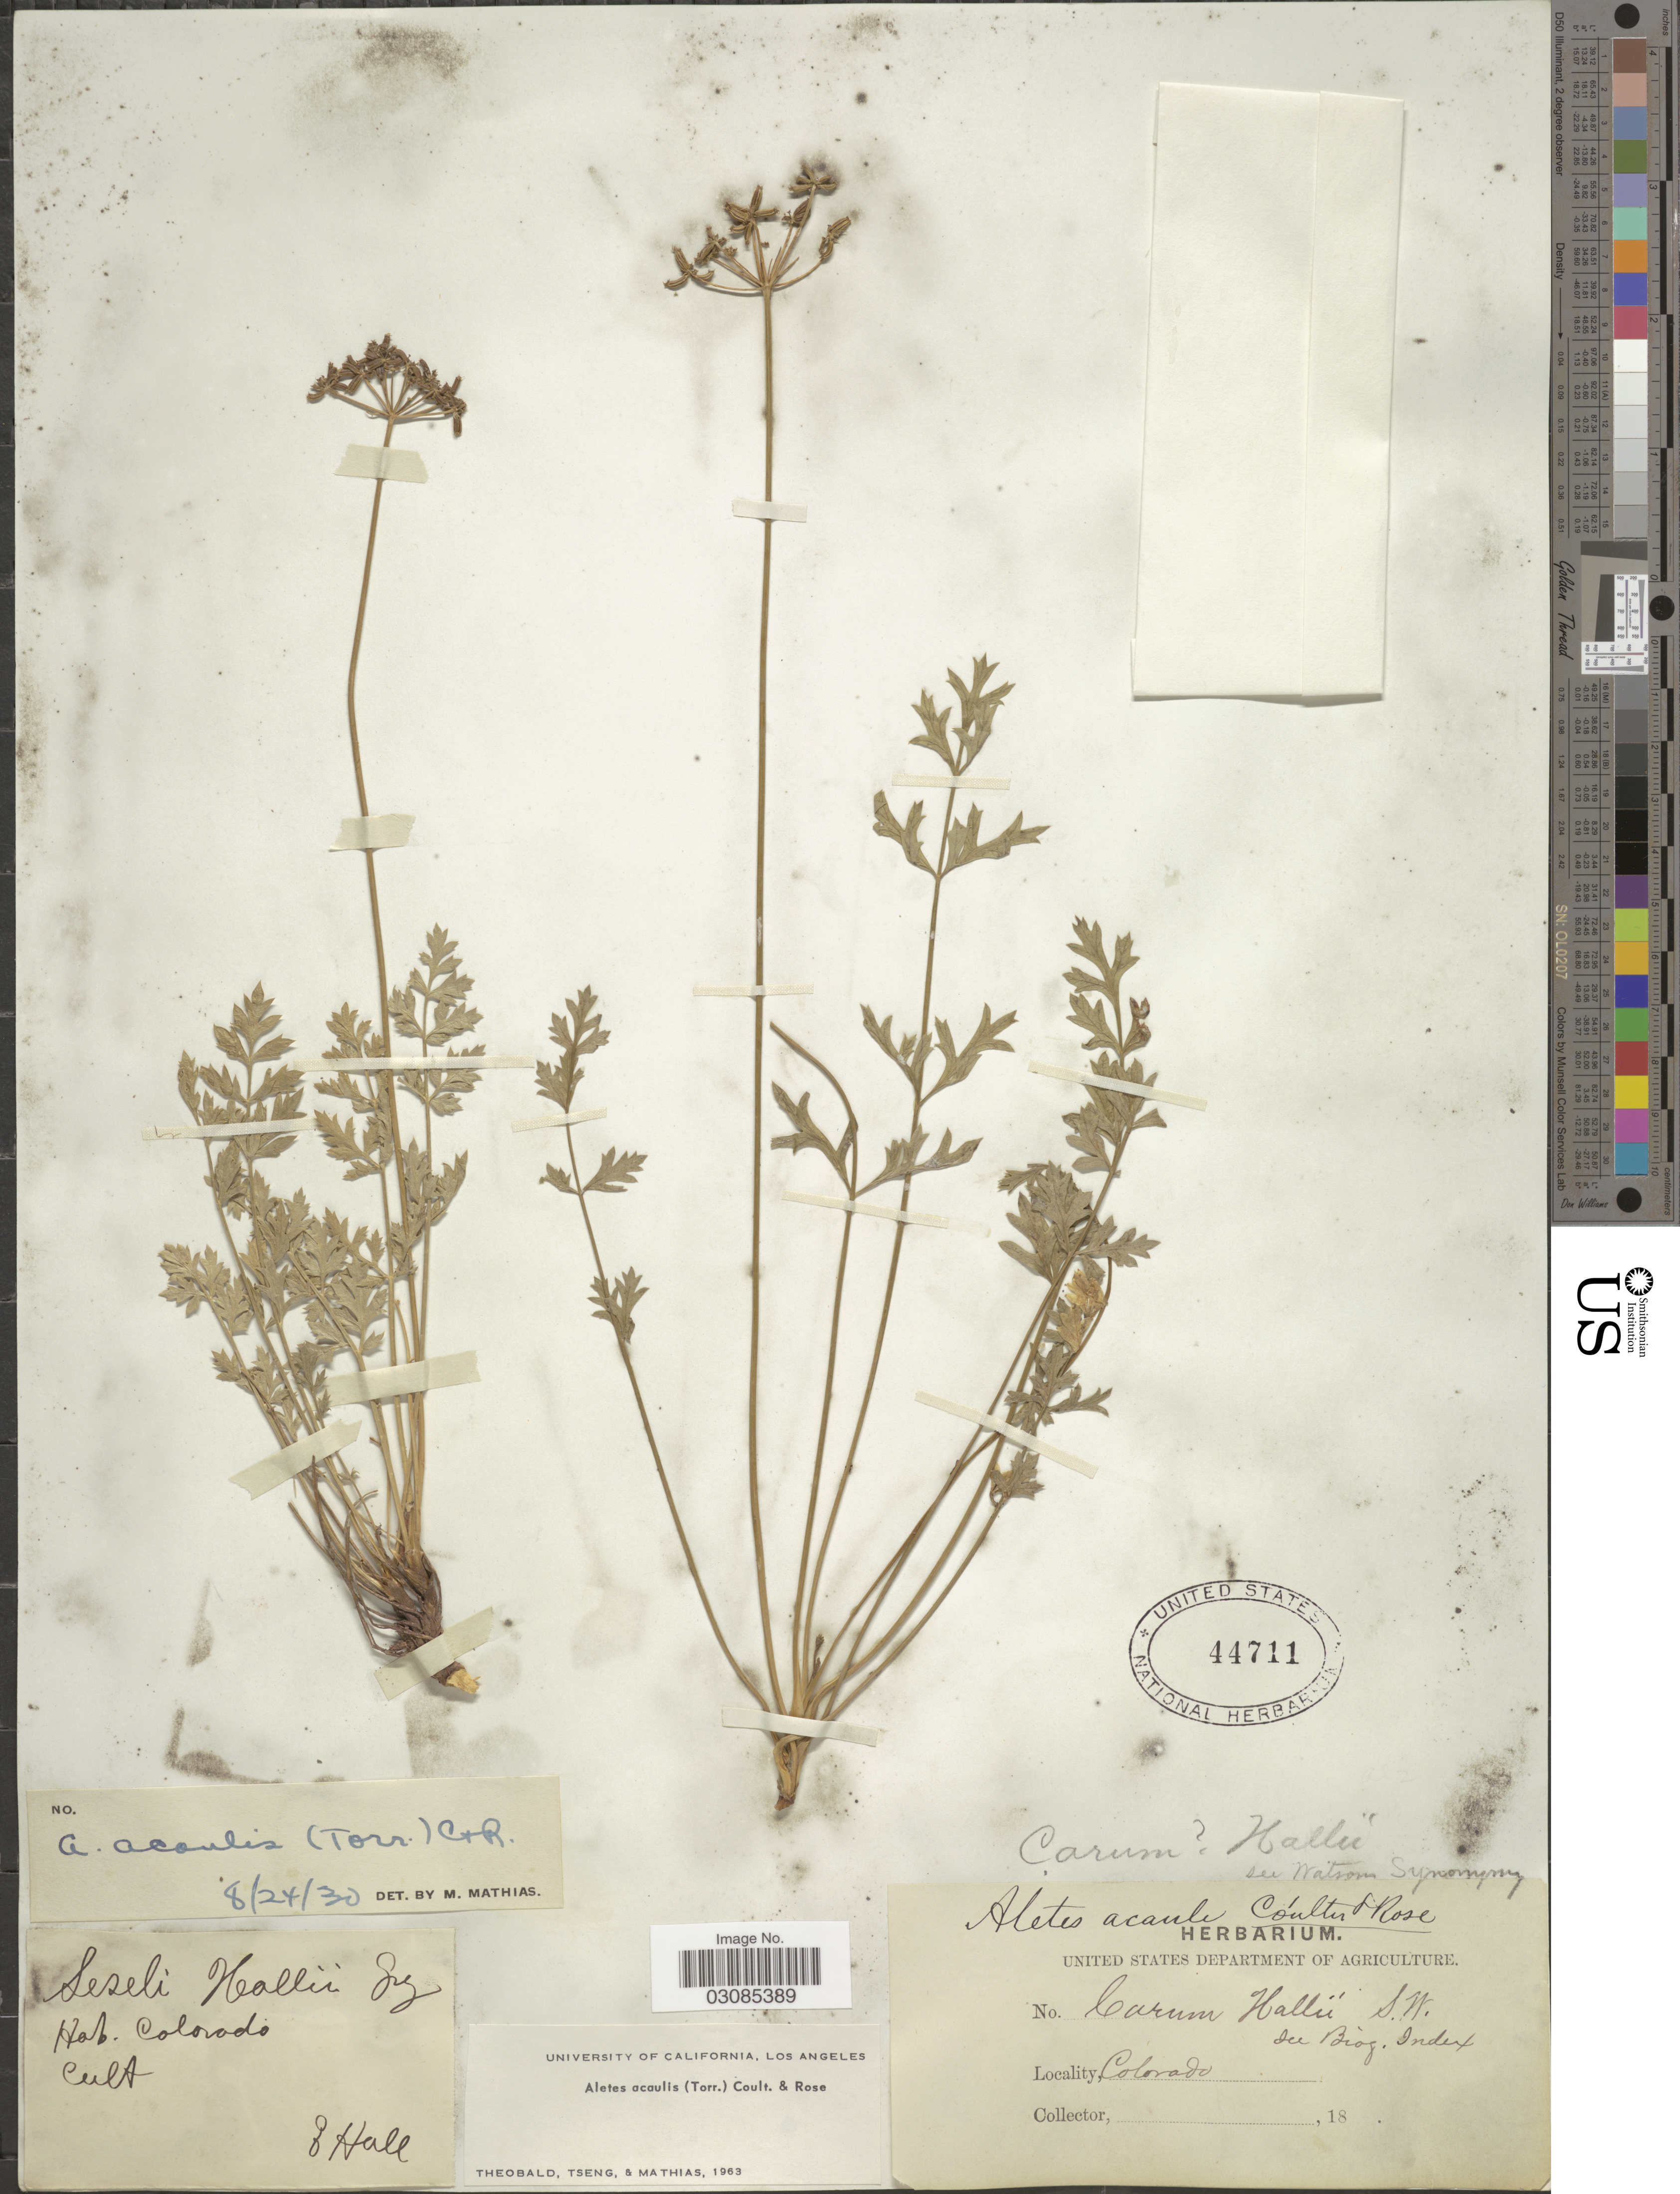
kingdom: Plantae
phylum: Tracheophyta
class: Magnoliopsida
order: Apiales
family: Apiaceae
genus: Aletes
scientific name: Aletes acaulis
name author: (Torr.) J.M. Coult. & Rose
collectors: E. Hall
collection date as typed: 18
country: United States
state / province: Colorado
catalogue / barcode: US 44711